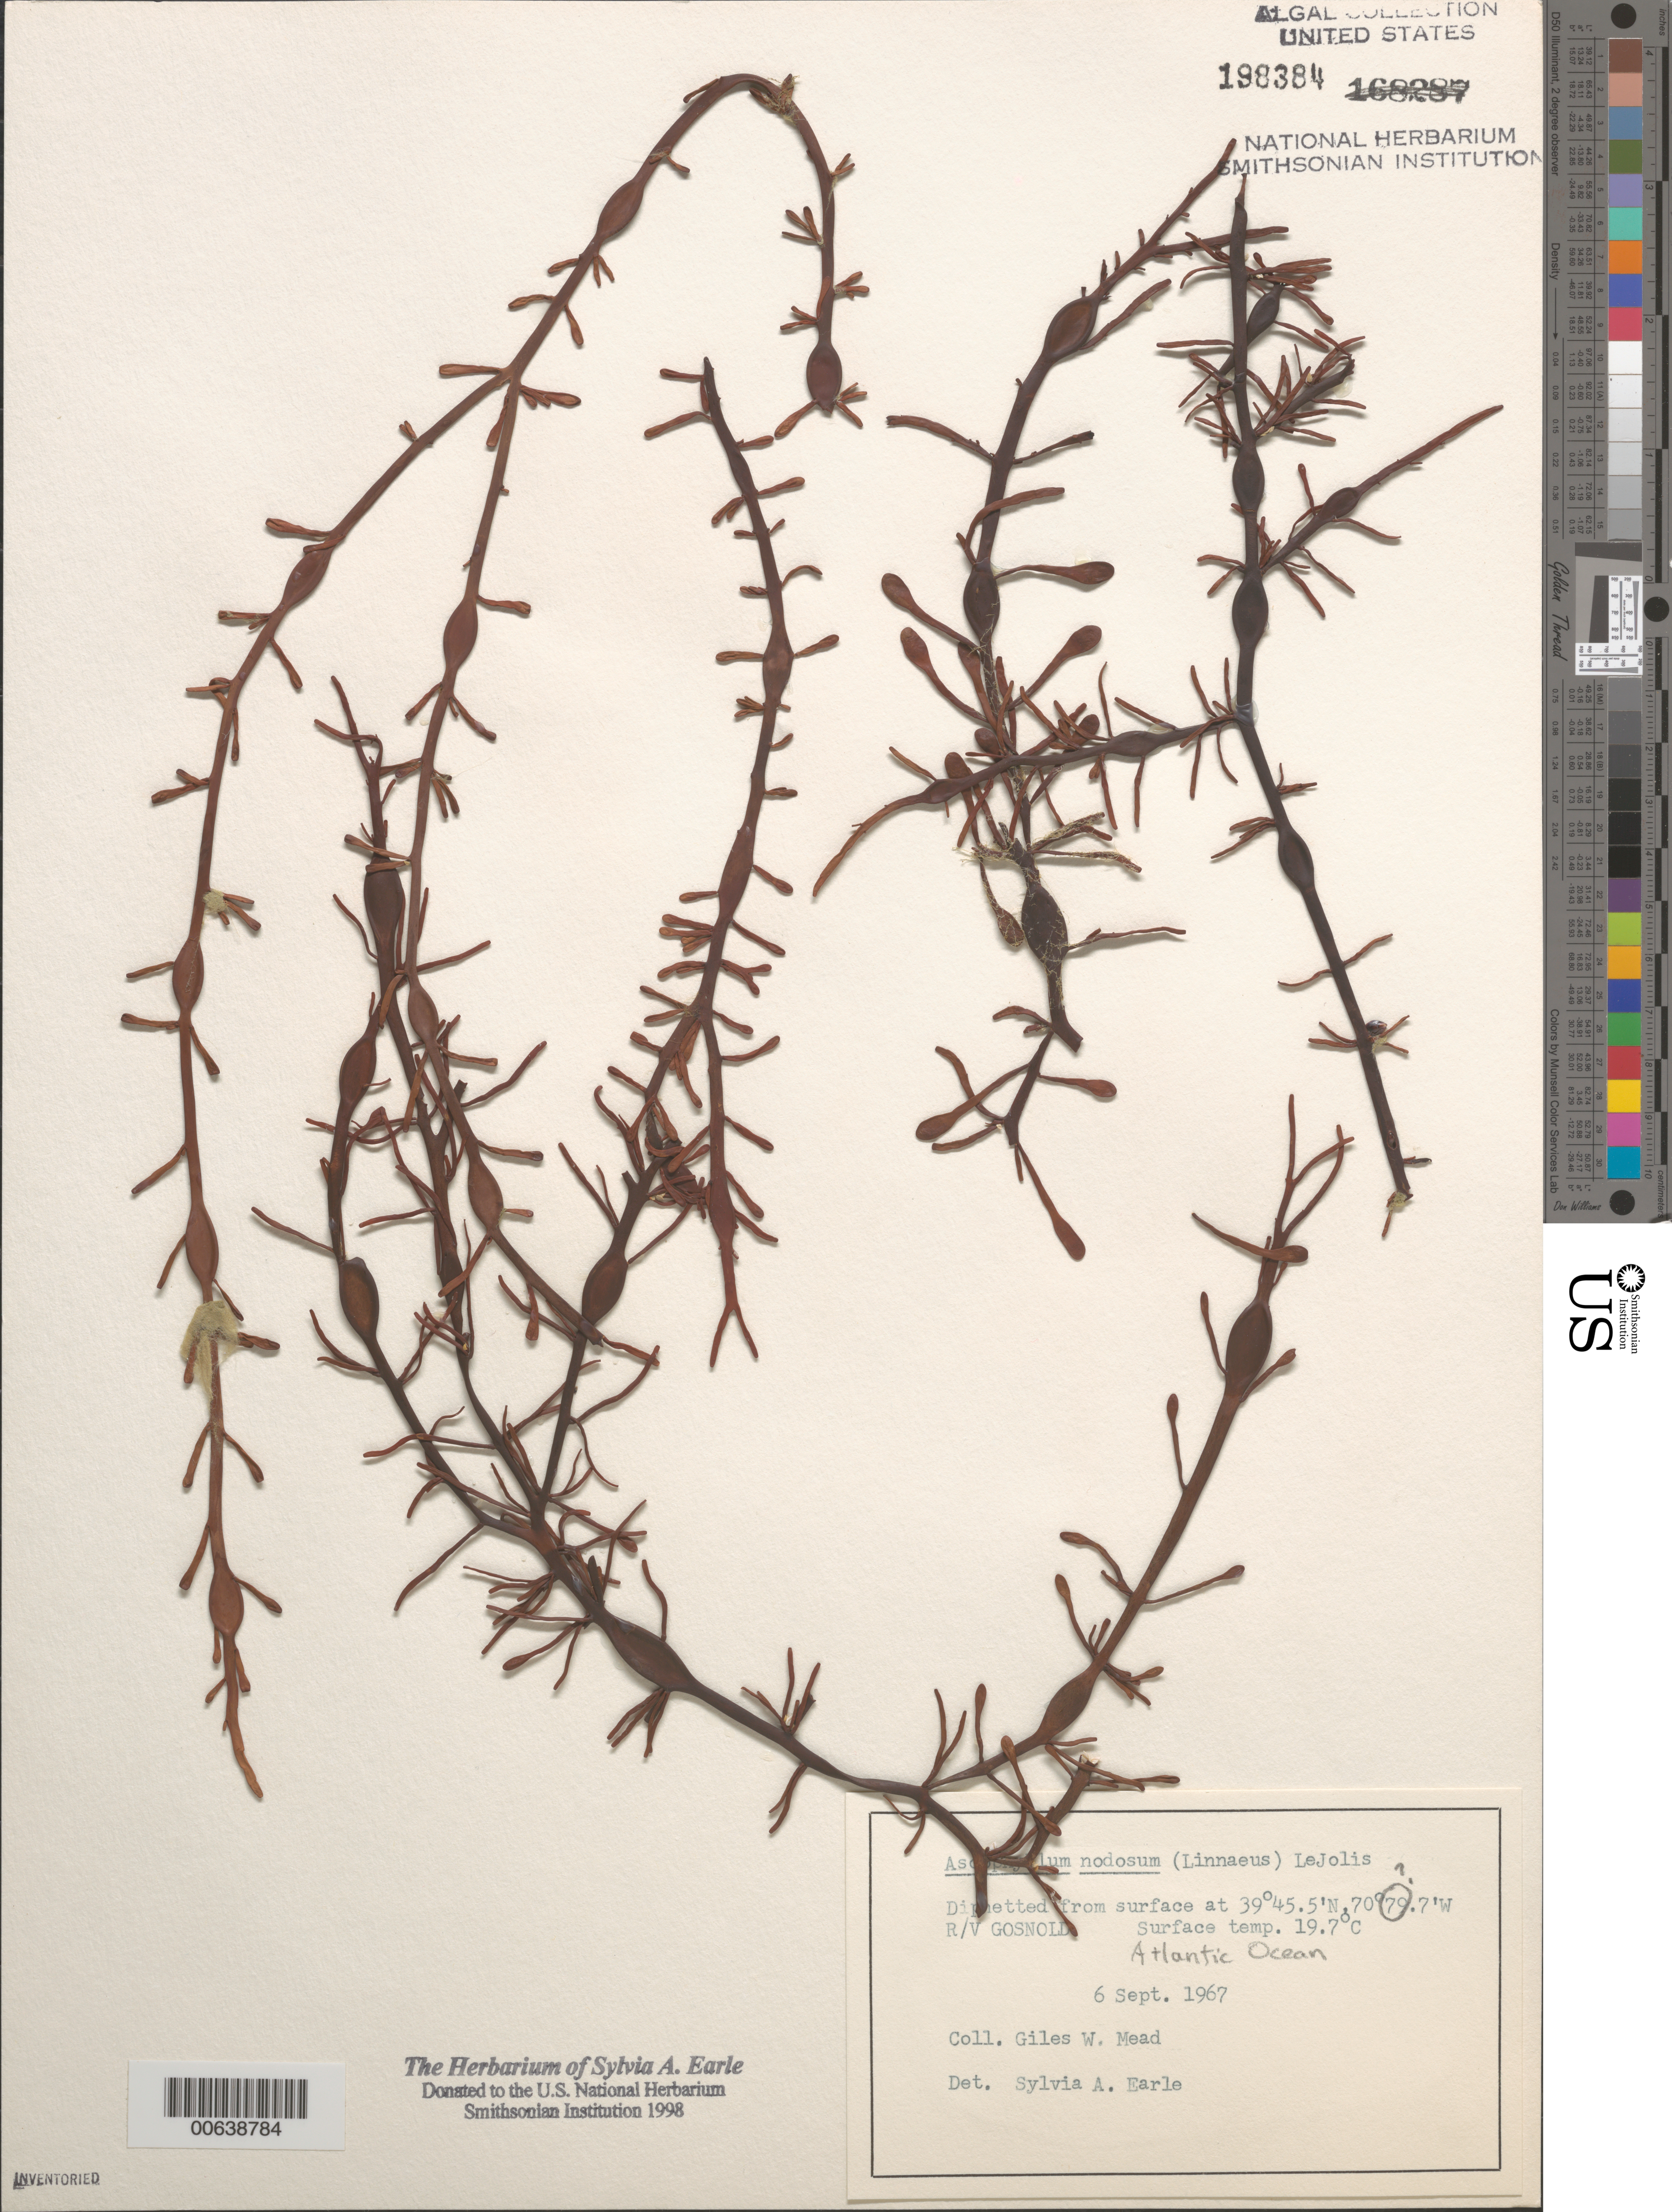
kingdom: Chromista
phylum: Ochrophyta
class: Phaeophyceae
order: Fucales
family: Fucaceae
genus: Ascophyllum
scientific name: Ascophyllum nodosum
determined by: Earle, S. A.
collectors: G. W. Mead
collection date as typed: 06 Sep 1967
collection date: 1967-09-06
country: United States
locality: Atlantic Ocean, east of New Jersey, south of Massachusetts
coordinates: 39 45.5' N, 70 79.7' W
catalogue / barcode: US 198384